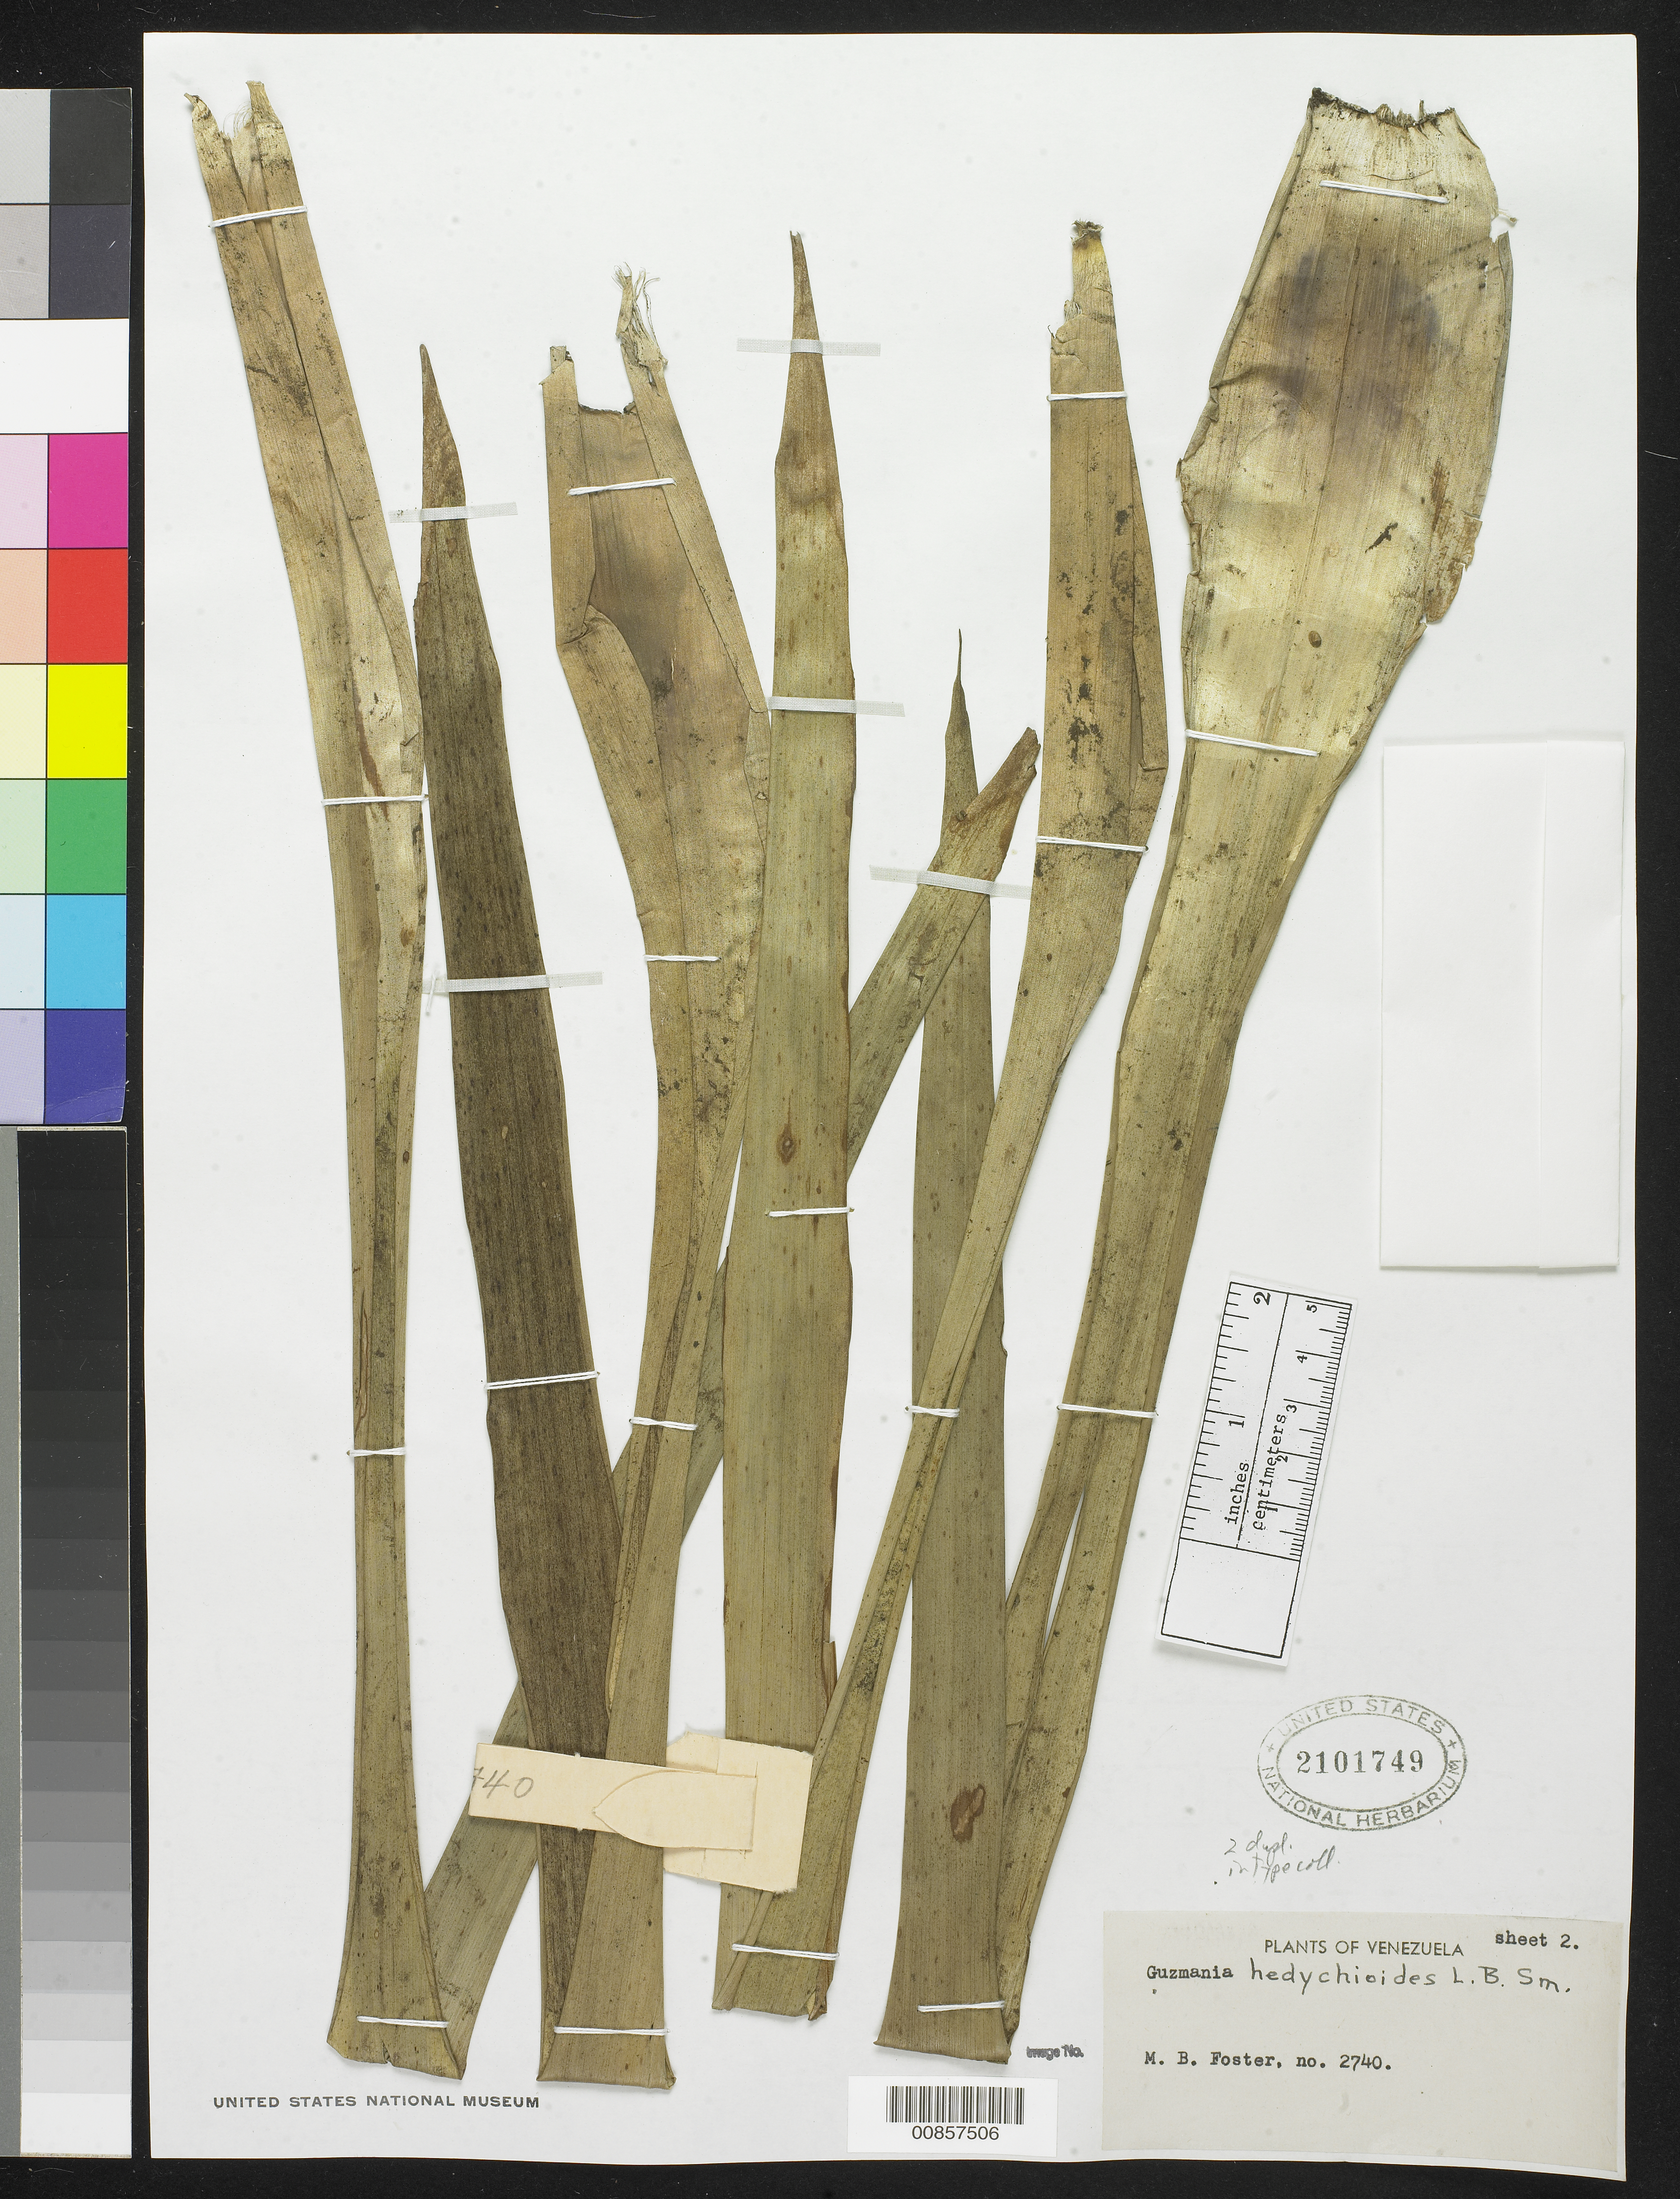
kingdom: Plantae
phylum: Tracheophyta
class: Liliopsida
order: Poales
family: Bromeliaceae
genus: Guzmania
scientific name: Guzmania hedychioides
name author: L.B. Sm.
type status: Possible Isotype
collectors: M. B. Foster & H. Teuscher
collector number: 2740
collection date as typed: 13 Oct 1951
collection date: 1951-10-13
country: Venezuela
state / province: Aragua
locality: Rancho Grande.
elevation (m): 1700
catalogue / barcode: US 2101749